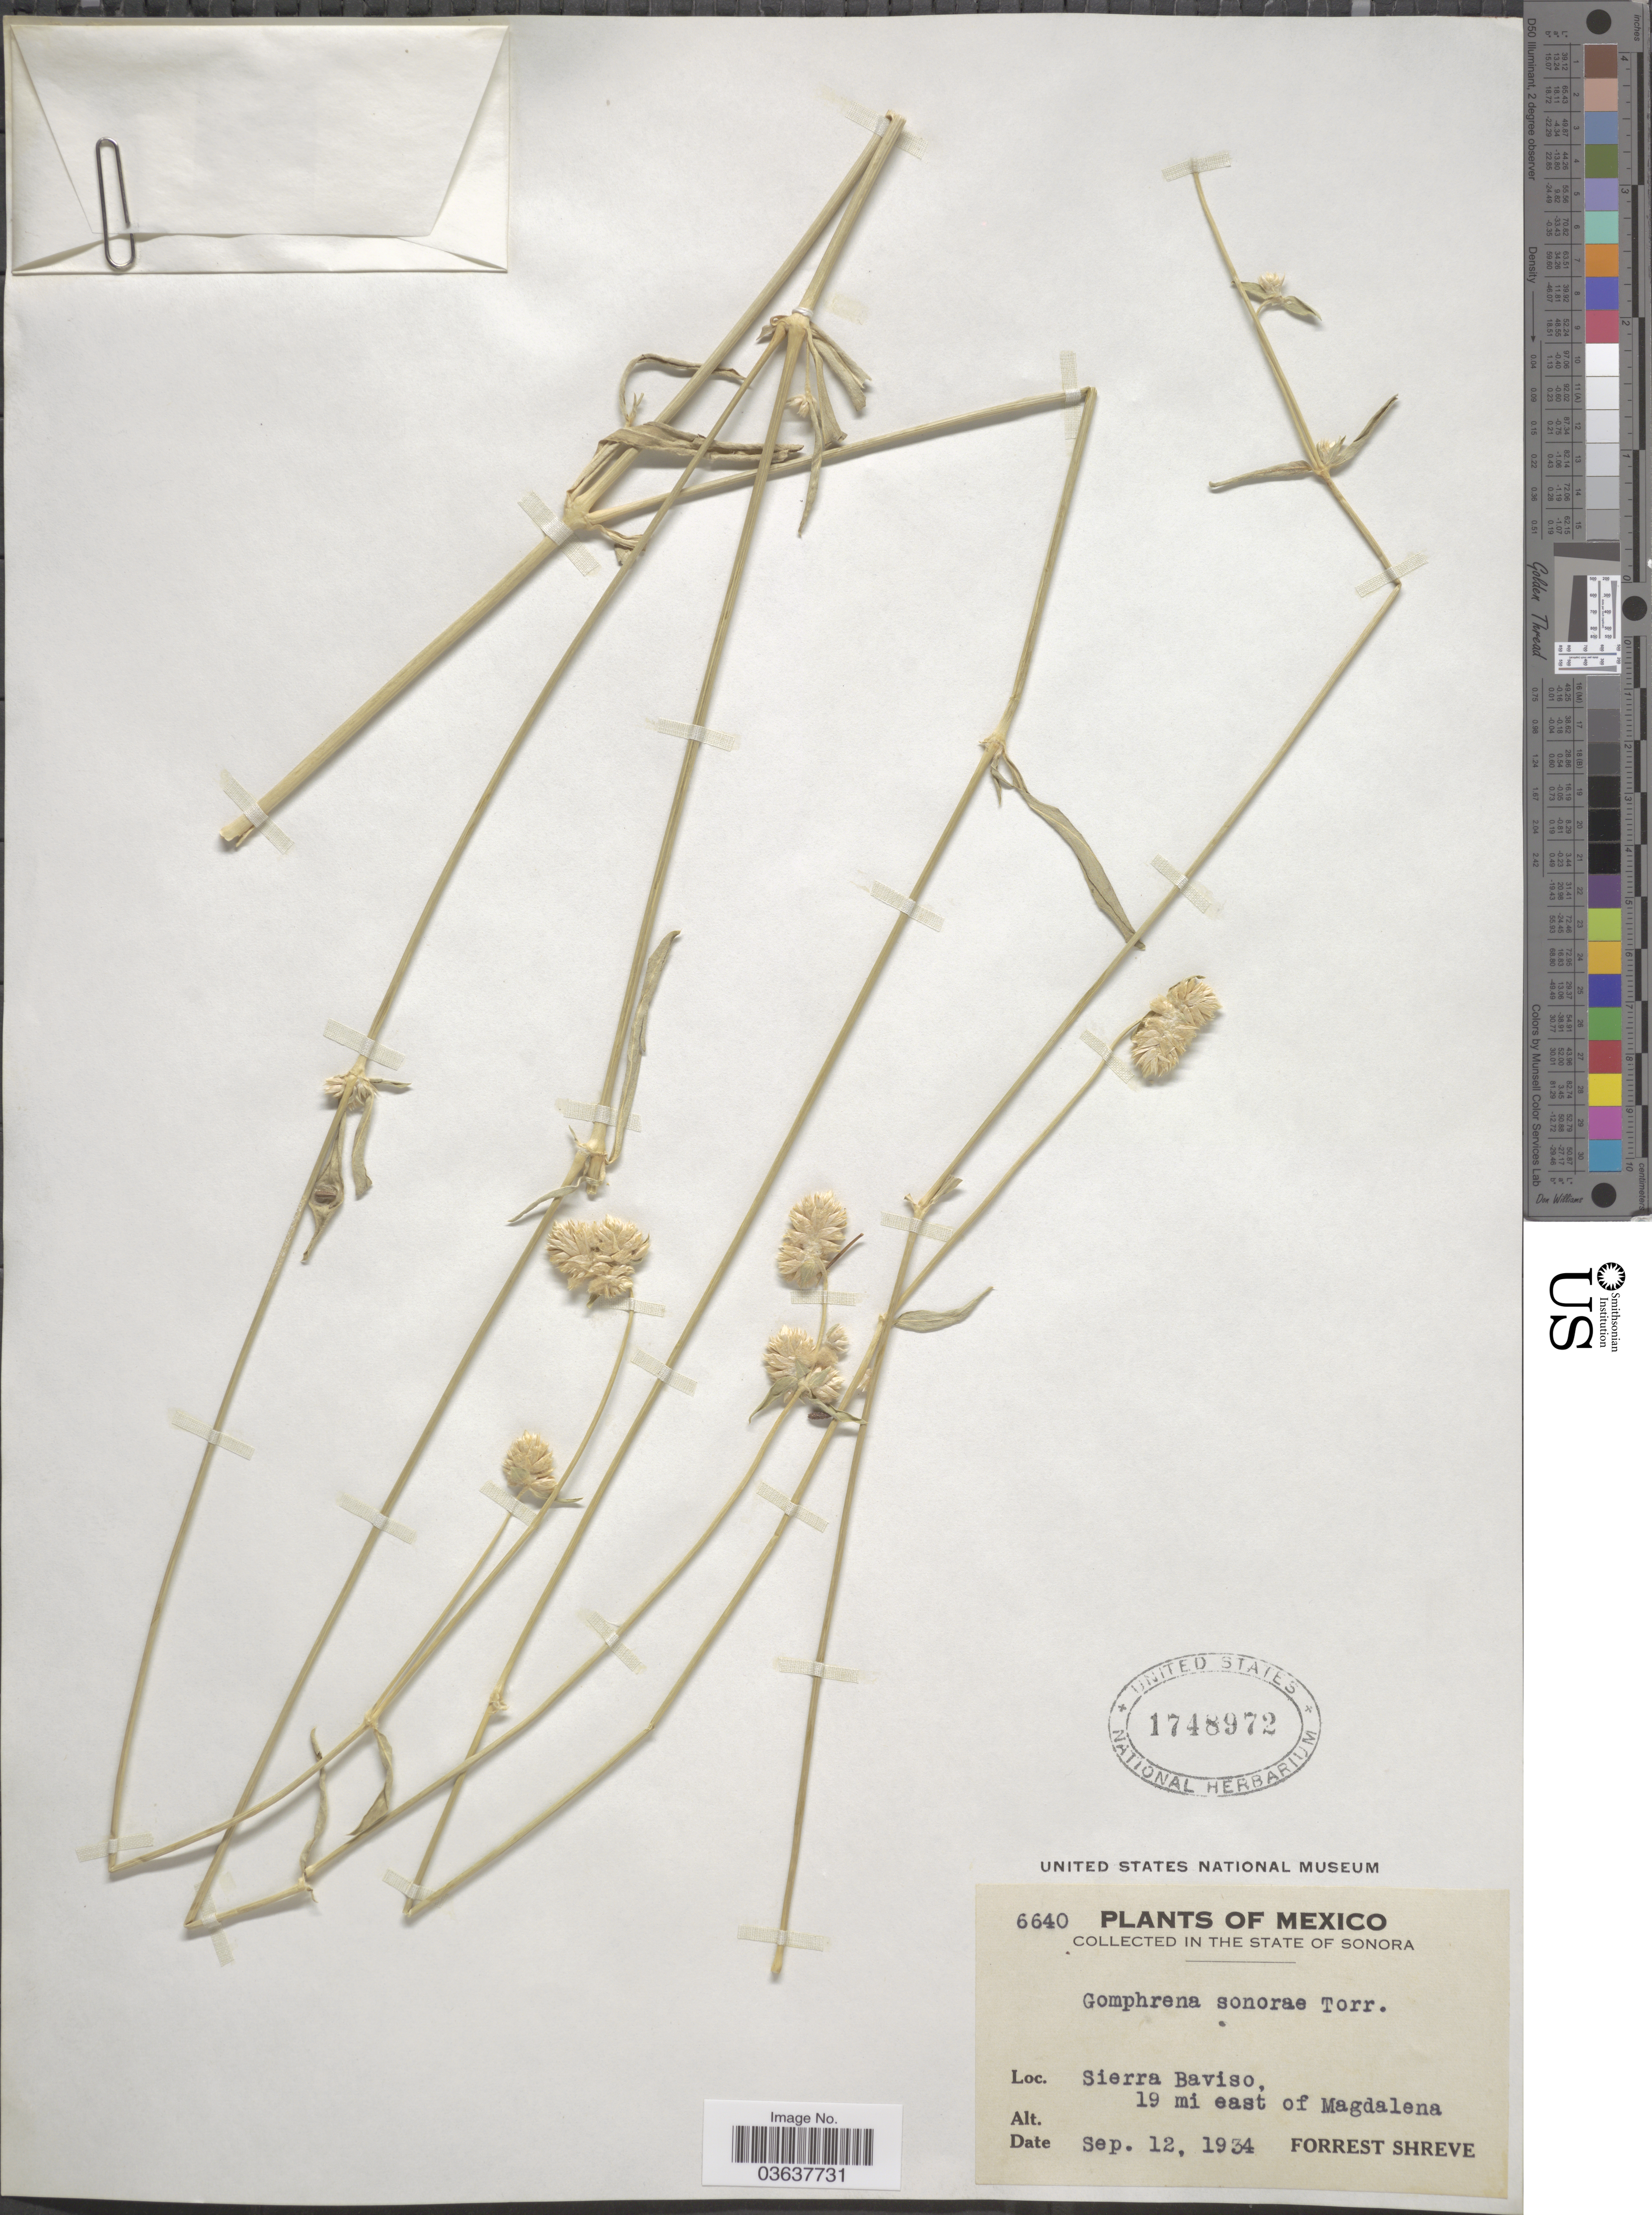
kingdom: Plantae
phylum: Tracheophyta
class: Magnoliopsida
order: Caryophyllales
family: Amaranthaceae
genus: Gomphrena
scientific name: Gomphrena sonorae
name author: Torr. in Emory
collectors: F. Shreve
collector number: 6640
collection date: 1934-09-12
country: Mexico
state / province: Sonora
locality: Sierra Baviso, 19 mi east of Magdalena.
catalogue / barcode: US 1748972